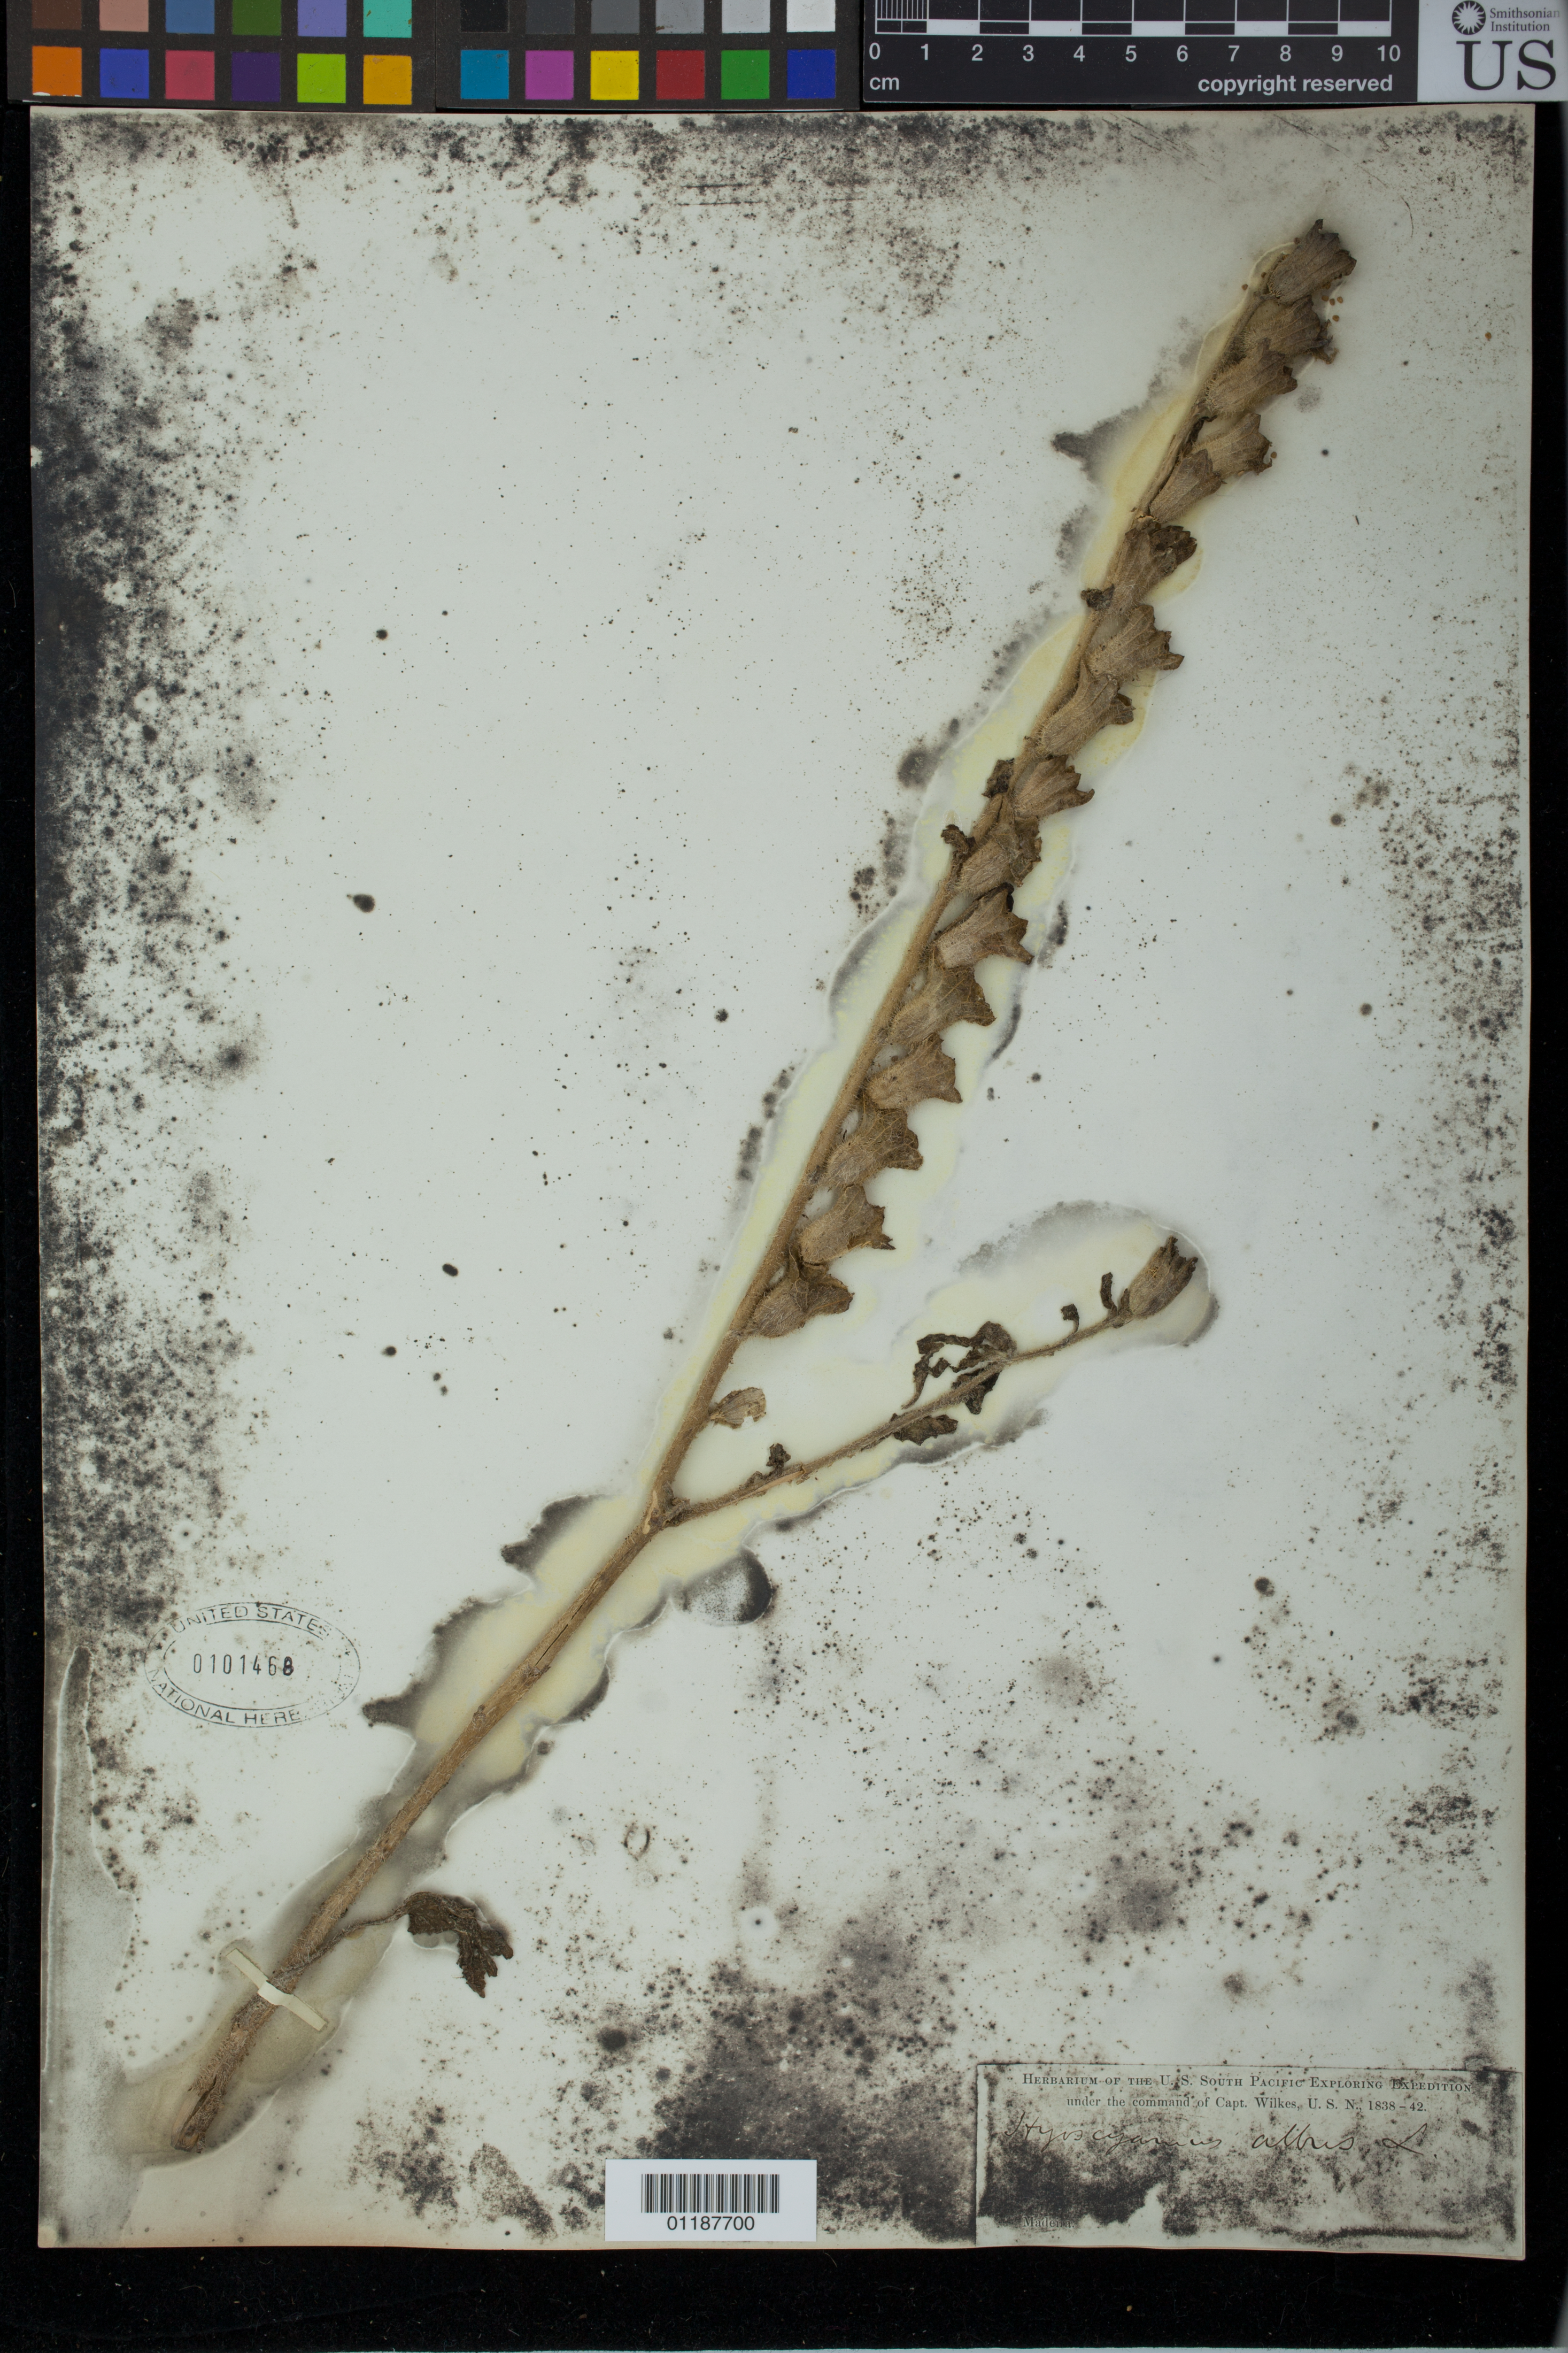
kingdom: Plantae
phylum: Tracheophyta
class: Magnoliopsida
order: Solanales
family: Solanaceae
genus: Hyoscyamus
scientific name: Hyoscyamus albus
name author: L.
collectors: Wilkes Explor. Exped.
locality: Madeira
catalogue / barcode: US 101468